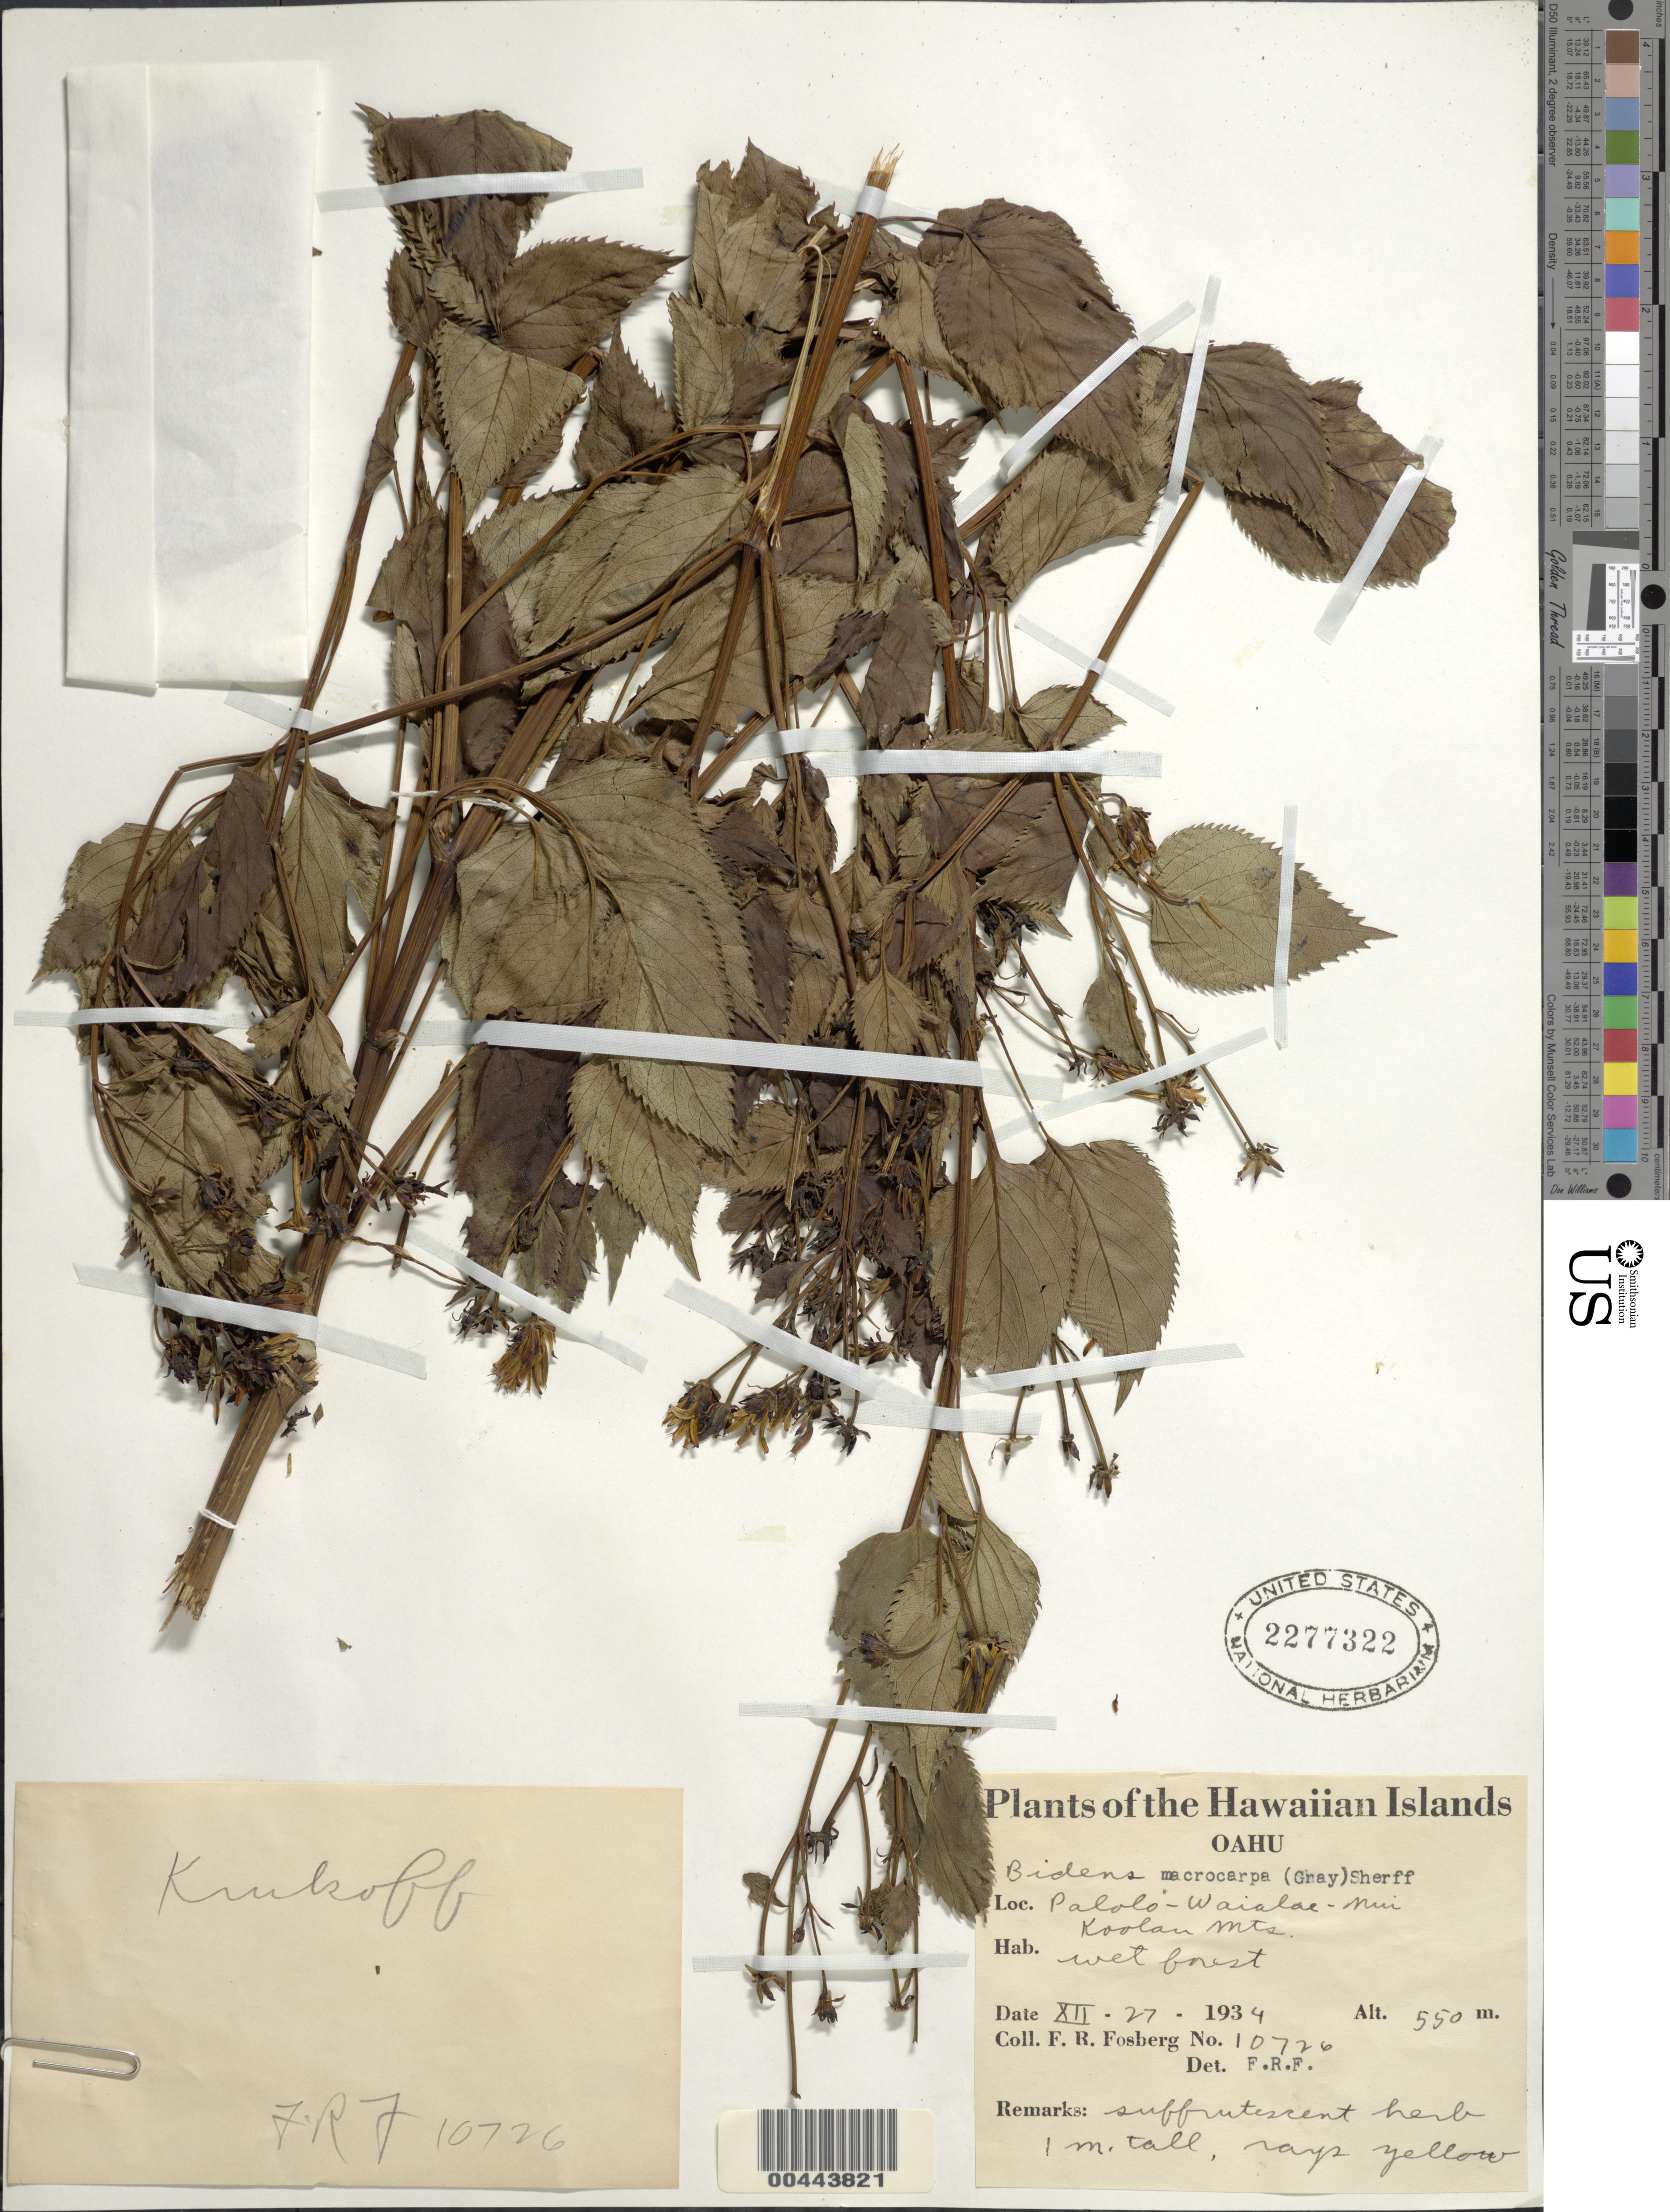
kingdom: Plantae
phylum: Tracheophyta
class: Magnoliopsida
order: Asterales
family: Asteraceae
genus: Bidens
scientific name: Bidens macrocarpa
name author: (A. Gray) Sherff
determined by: Fosberg, F. R.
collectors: F. R. Fosberg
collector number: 10726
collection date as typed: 27 Dec 1934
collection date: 1934-12-27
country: United States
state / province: Hawaii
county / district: Honolulu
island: Oahu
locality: Palolo-Waialae-Nui, Koolau Mountains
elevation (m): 550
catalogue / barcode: US 2277322